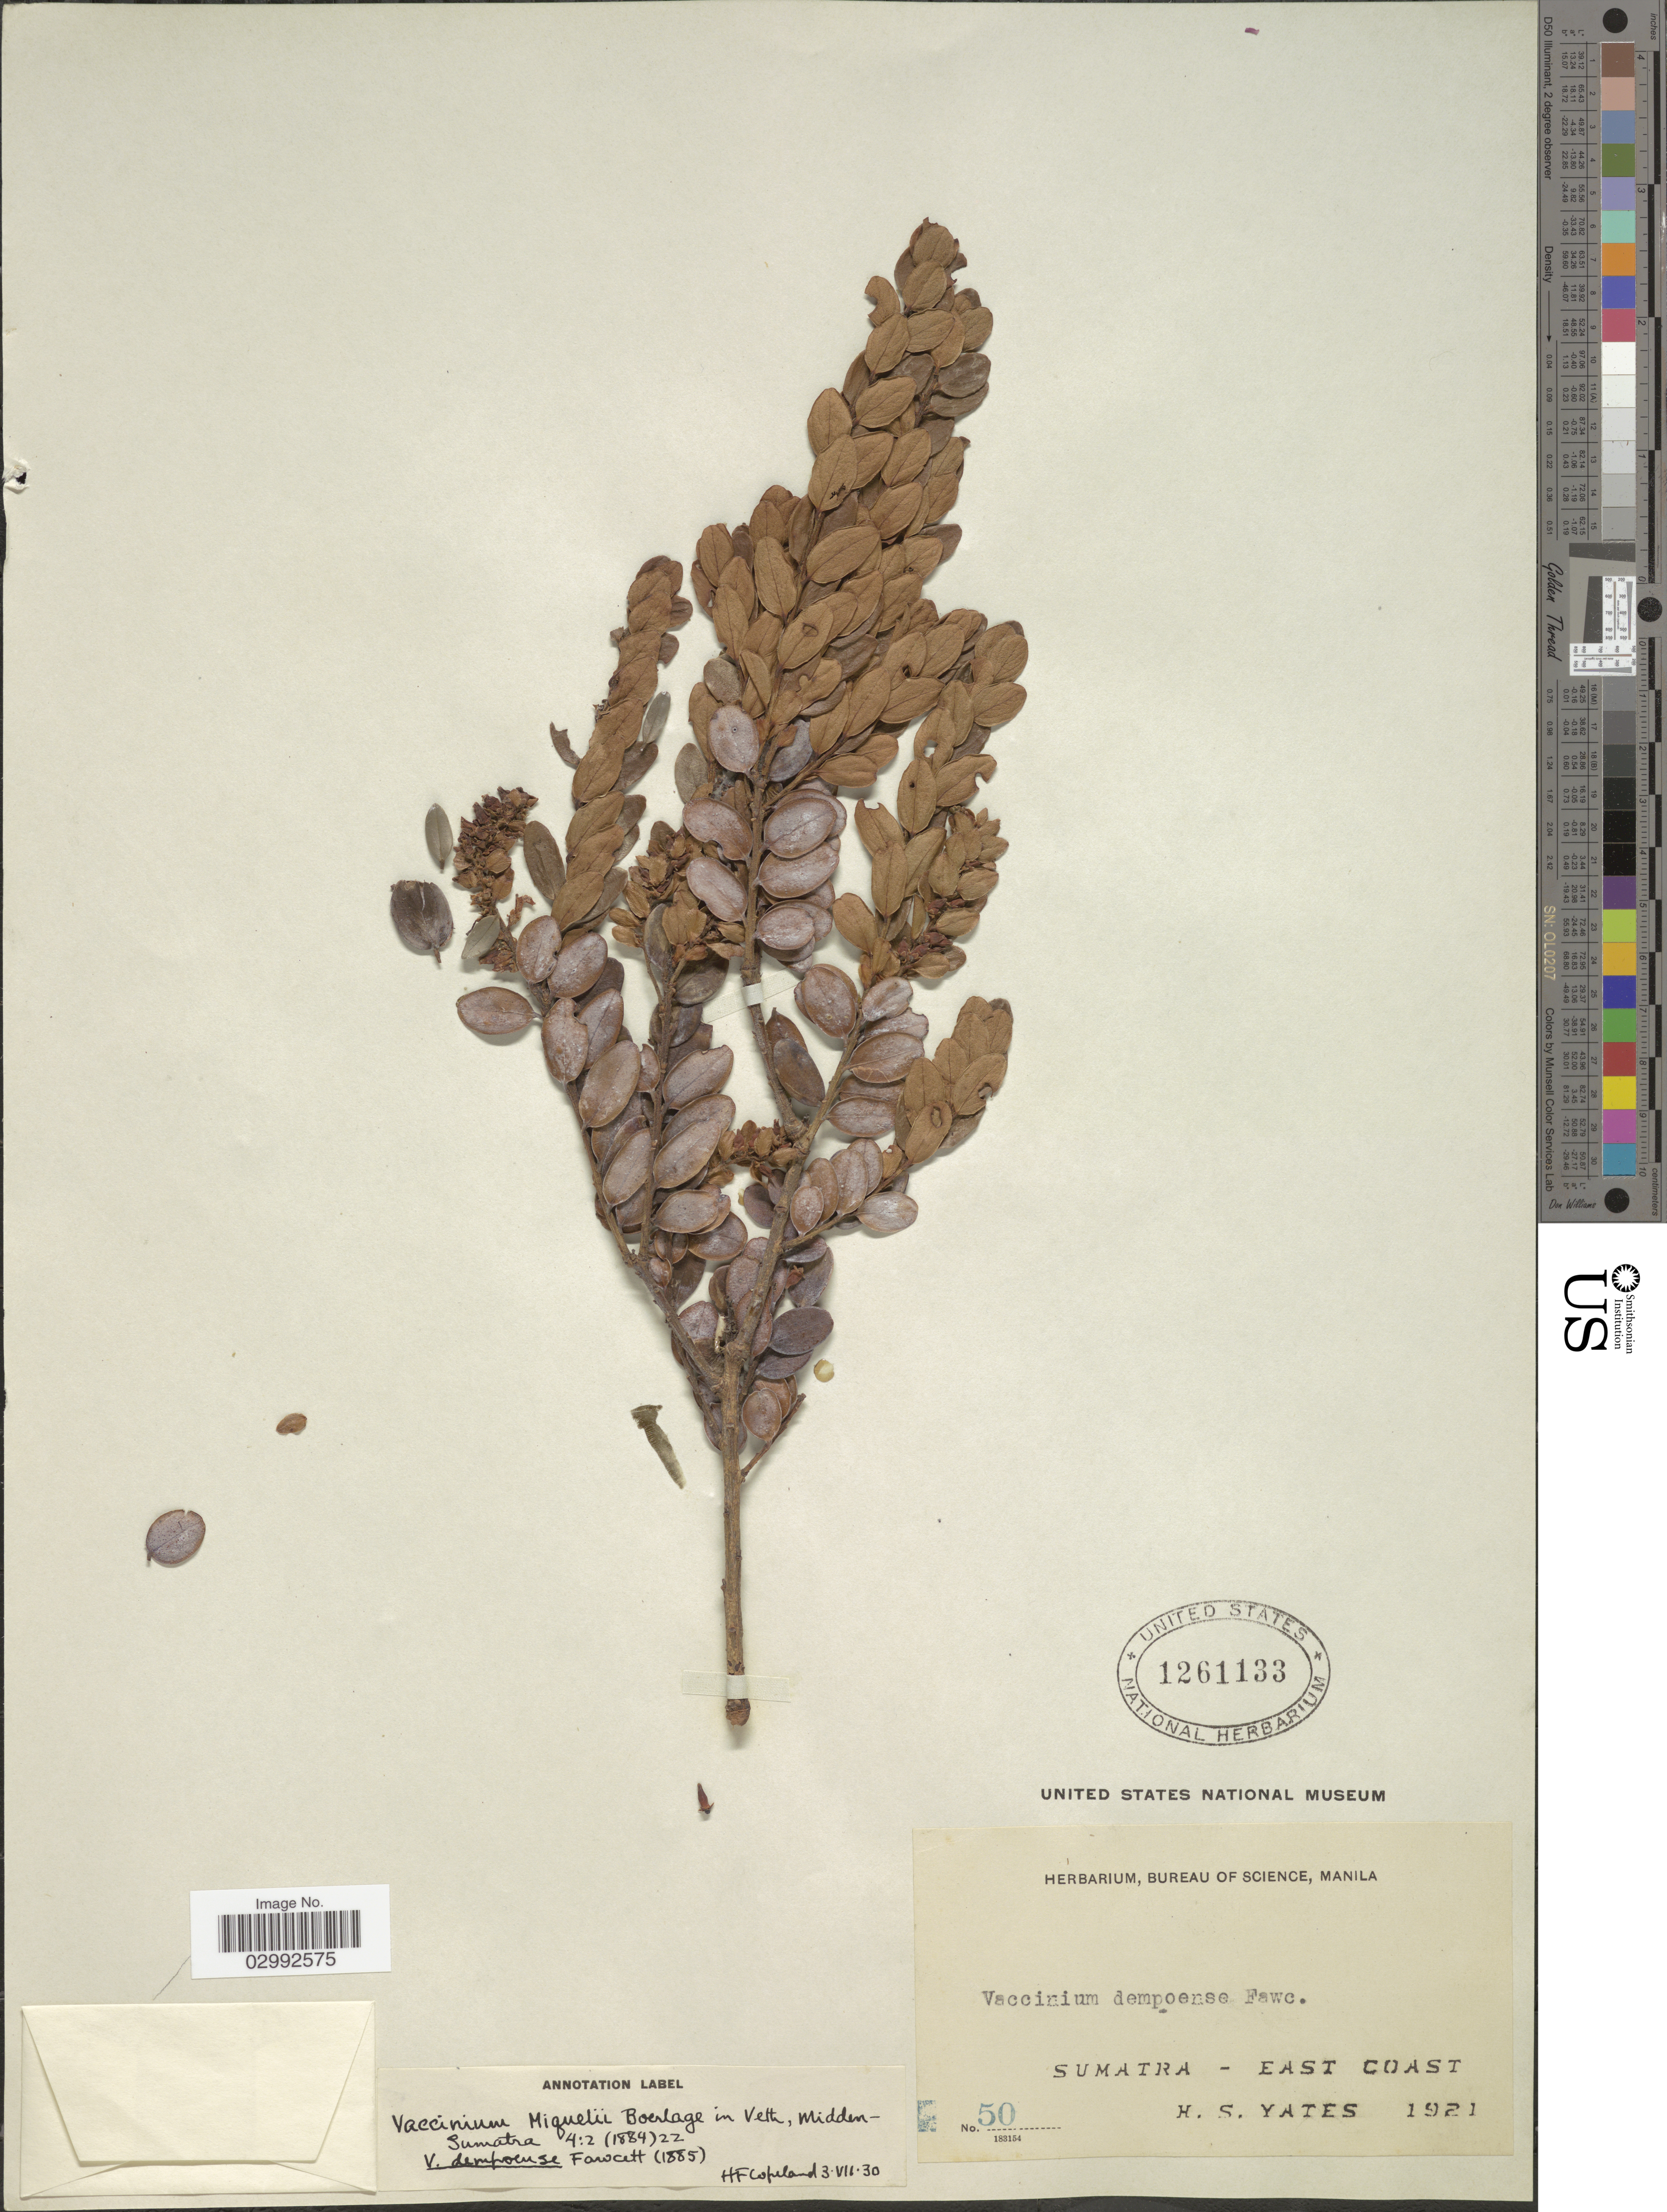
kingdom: Plantae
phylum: Tracheophyta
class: Magnoliopsida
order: Ericales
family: Ericaceae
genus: Vaccinium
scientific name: Vaccinium miquelii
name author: Boerl.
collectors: H. S. Yates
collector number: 50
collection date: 1921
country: Indonesia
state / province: Sumatra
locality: Sumatra - East Coast.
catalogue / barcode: US 1261133